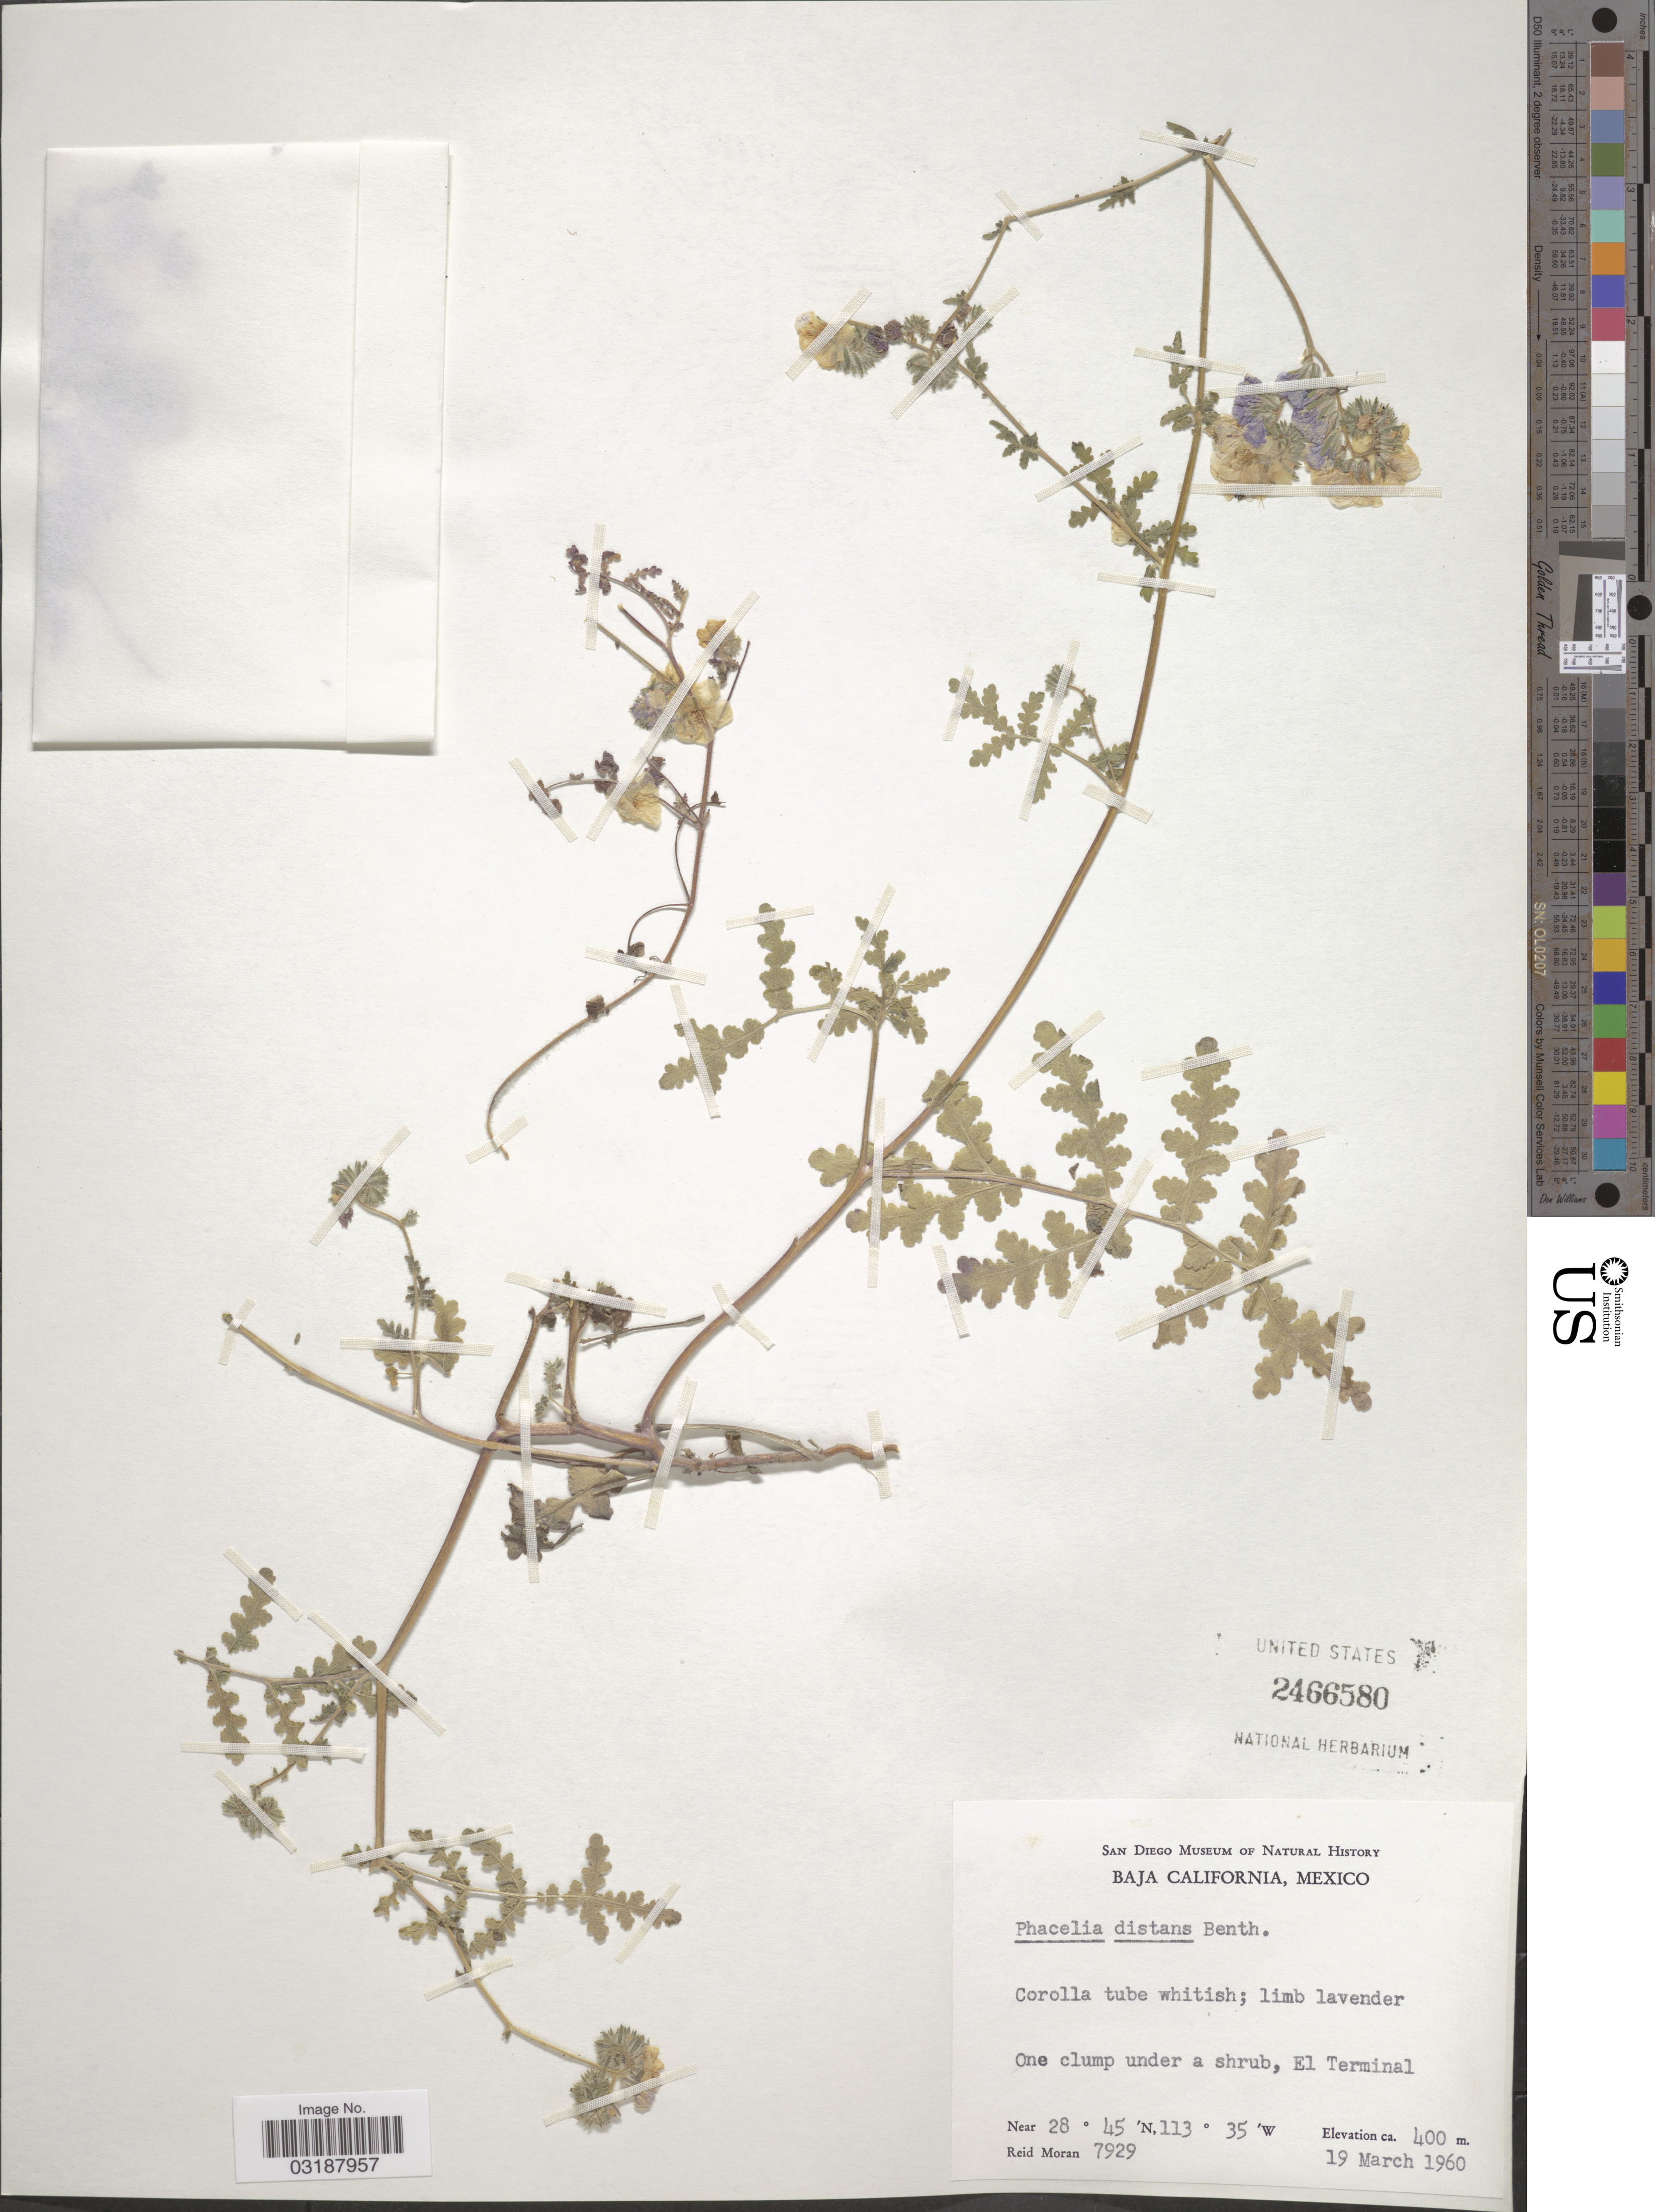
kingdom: Plantae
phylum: Tracheophyta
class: Magnoliopsida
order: Boraginales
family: Hydrophyllaceae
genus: Phacelia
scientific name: Phacelia distans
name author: Benth.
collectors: R. Moran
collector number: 7929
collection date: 1960-03-19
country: Mexico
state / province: Baja California Norte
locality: One clump under a shrub, El Terminal.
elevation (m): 400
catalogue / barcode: US 2466580